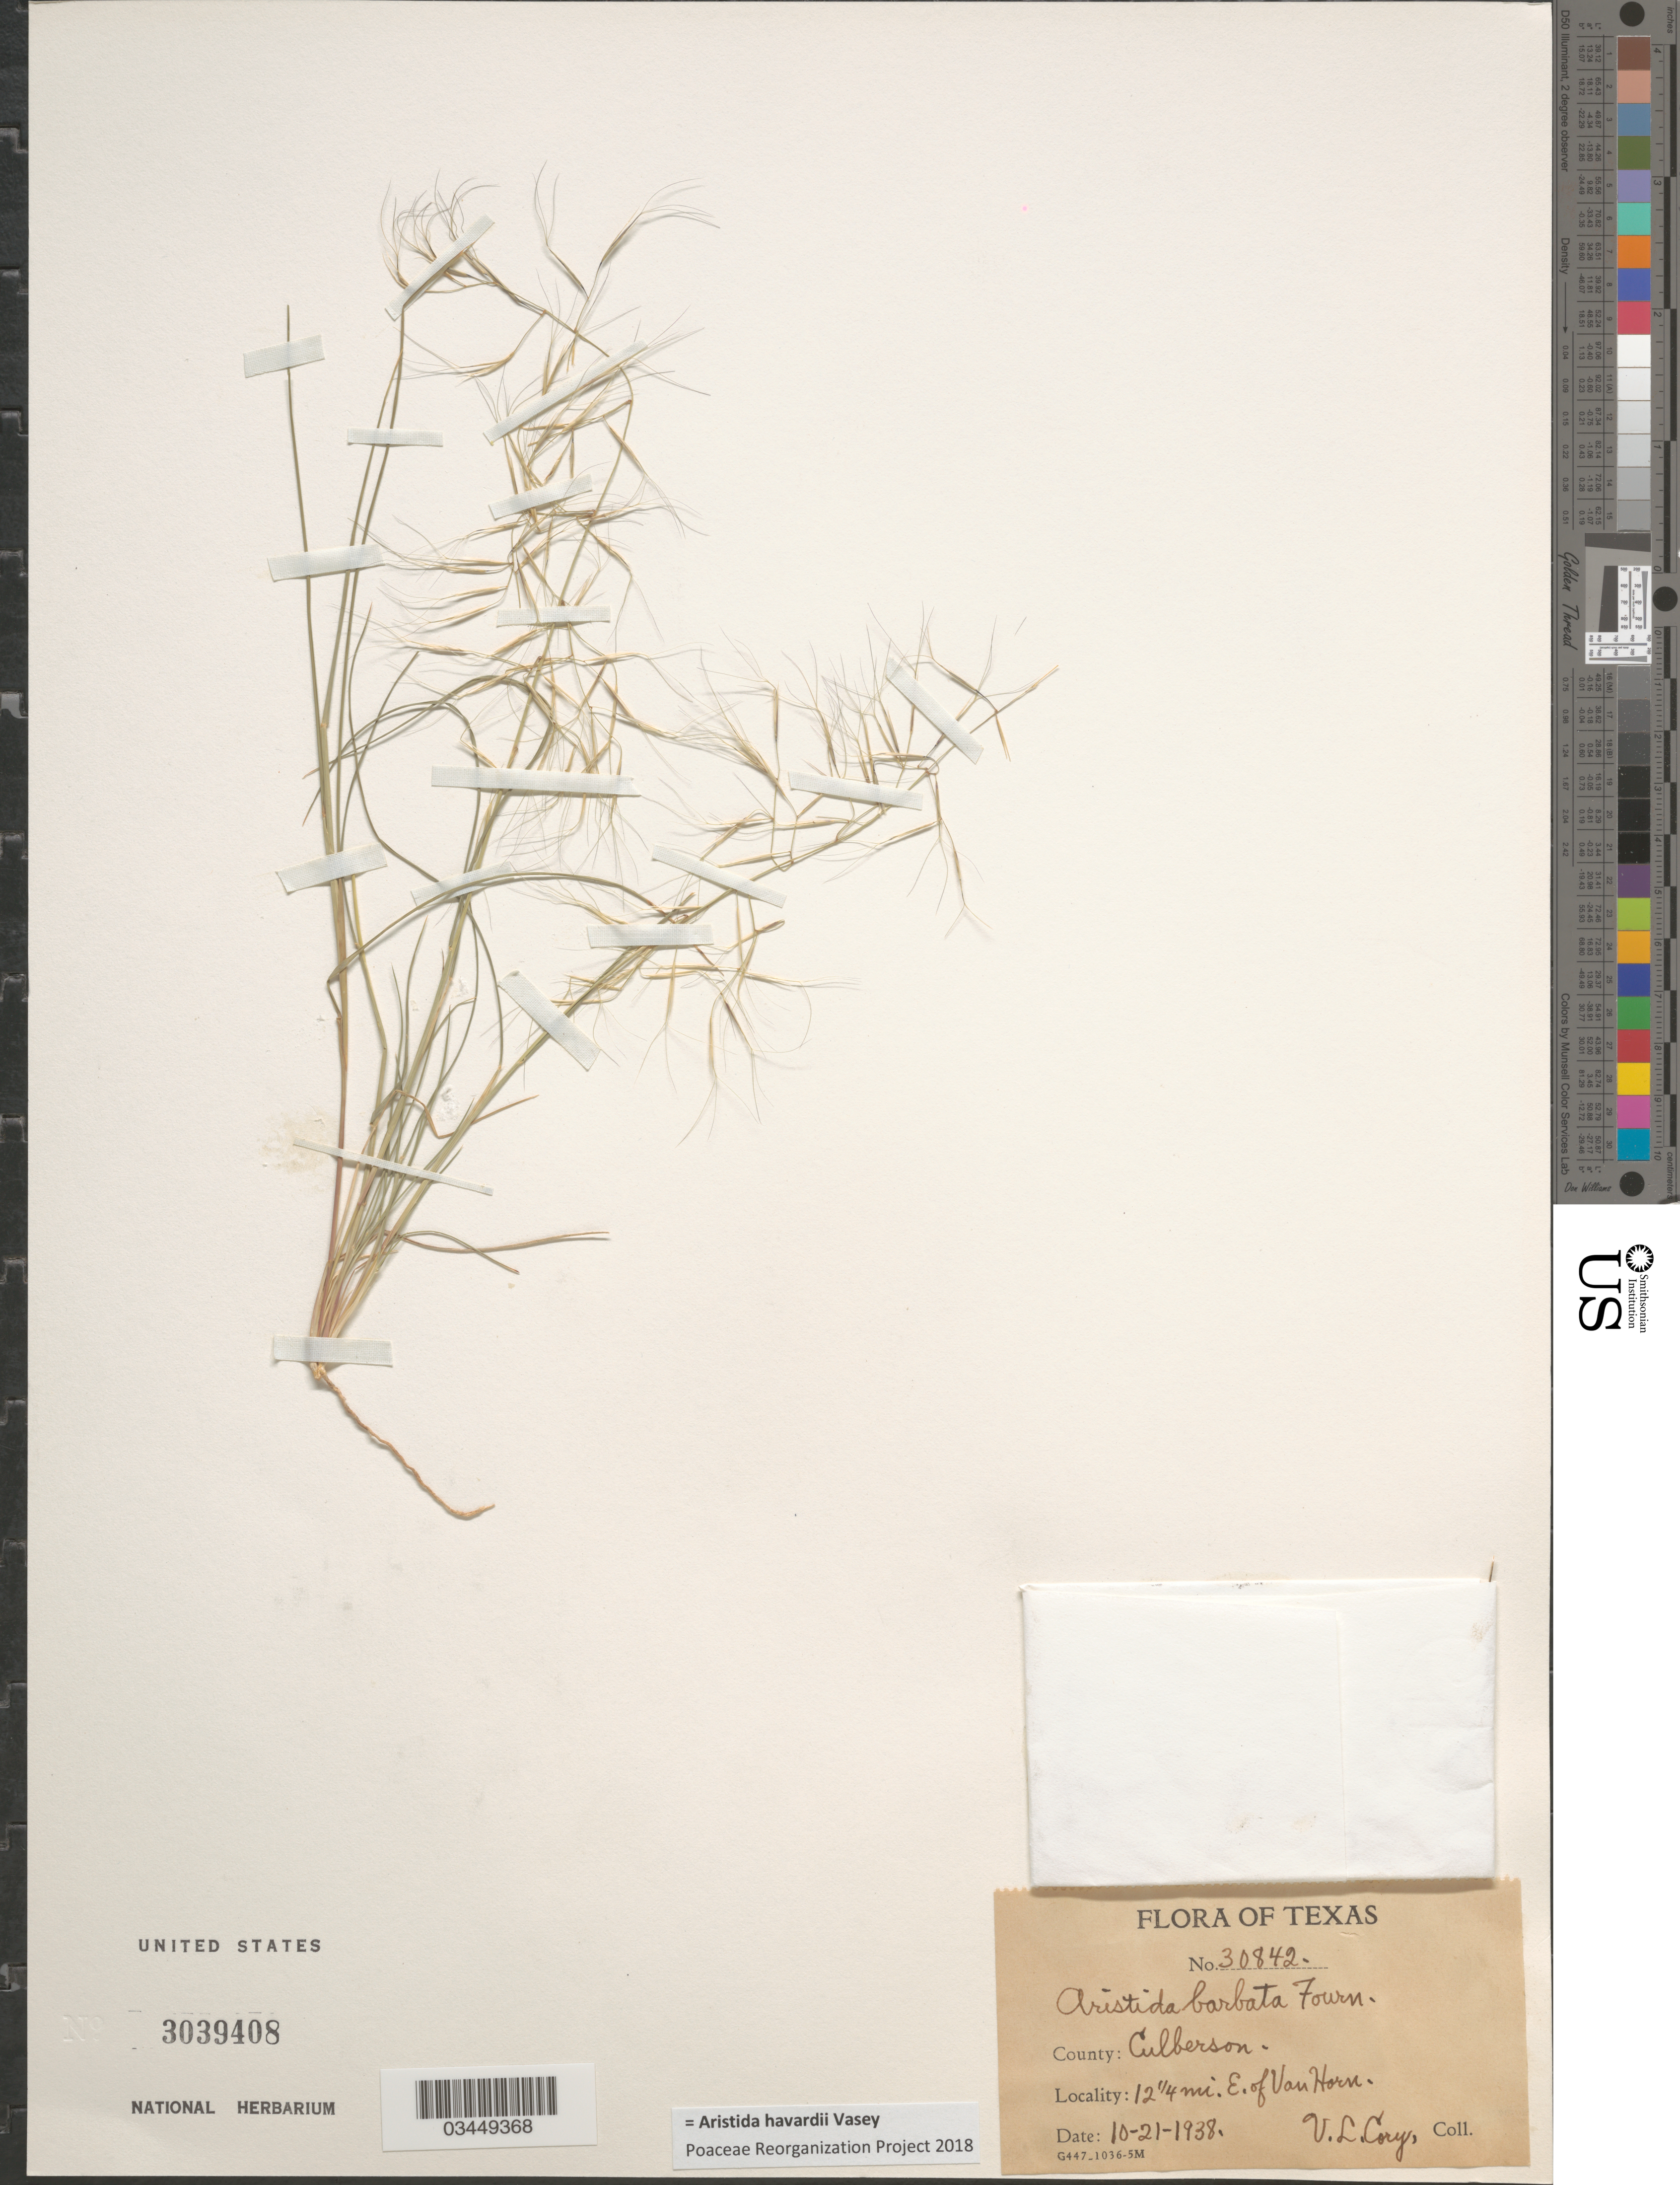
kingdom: Plantae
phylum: Tracheophyta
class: Liliopsida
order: Poales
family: Poaceae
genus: Aristida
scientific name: Aristida havardii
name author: Vasey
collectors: V. Cory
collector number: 30842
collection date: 1938-10-21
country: United States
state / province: Texas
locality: County: Culberson. 12 ¼ mi. E. of Van Horse.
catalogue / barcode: US 3038408